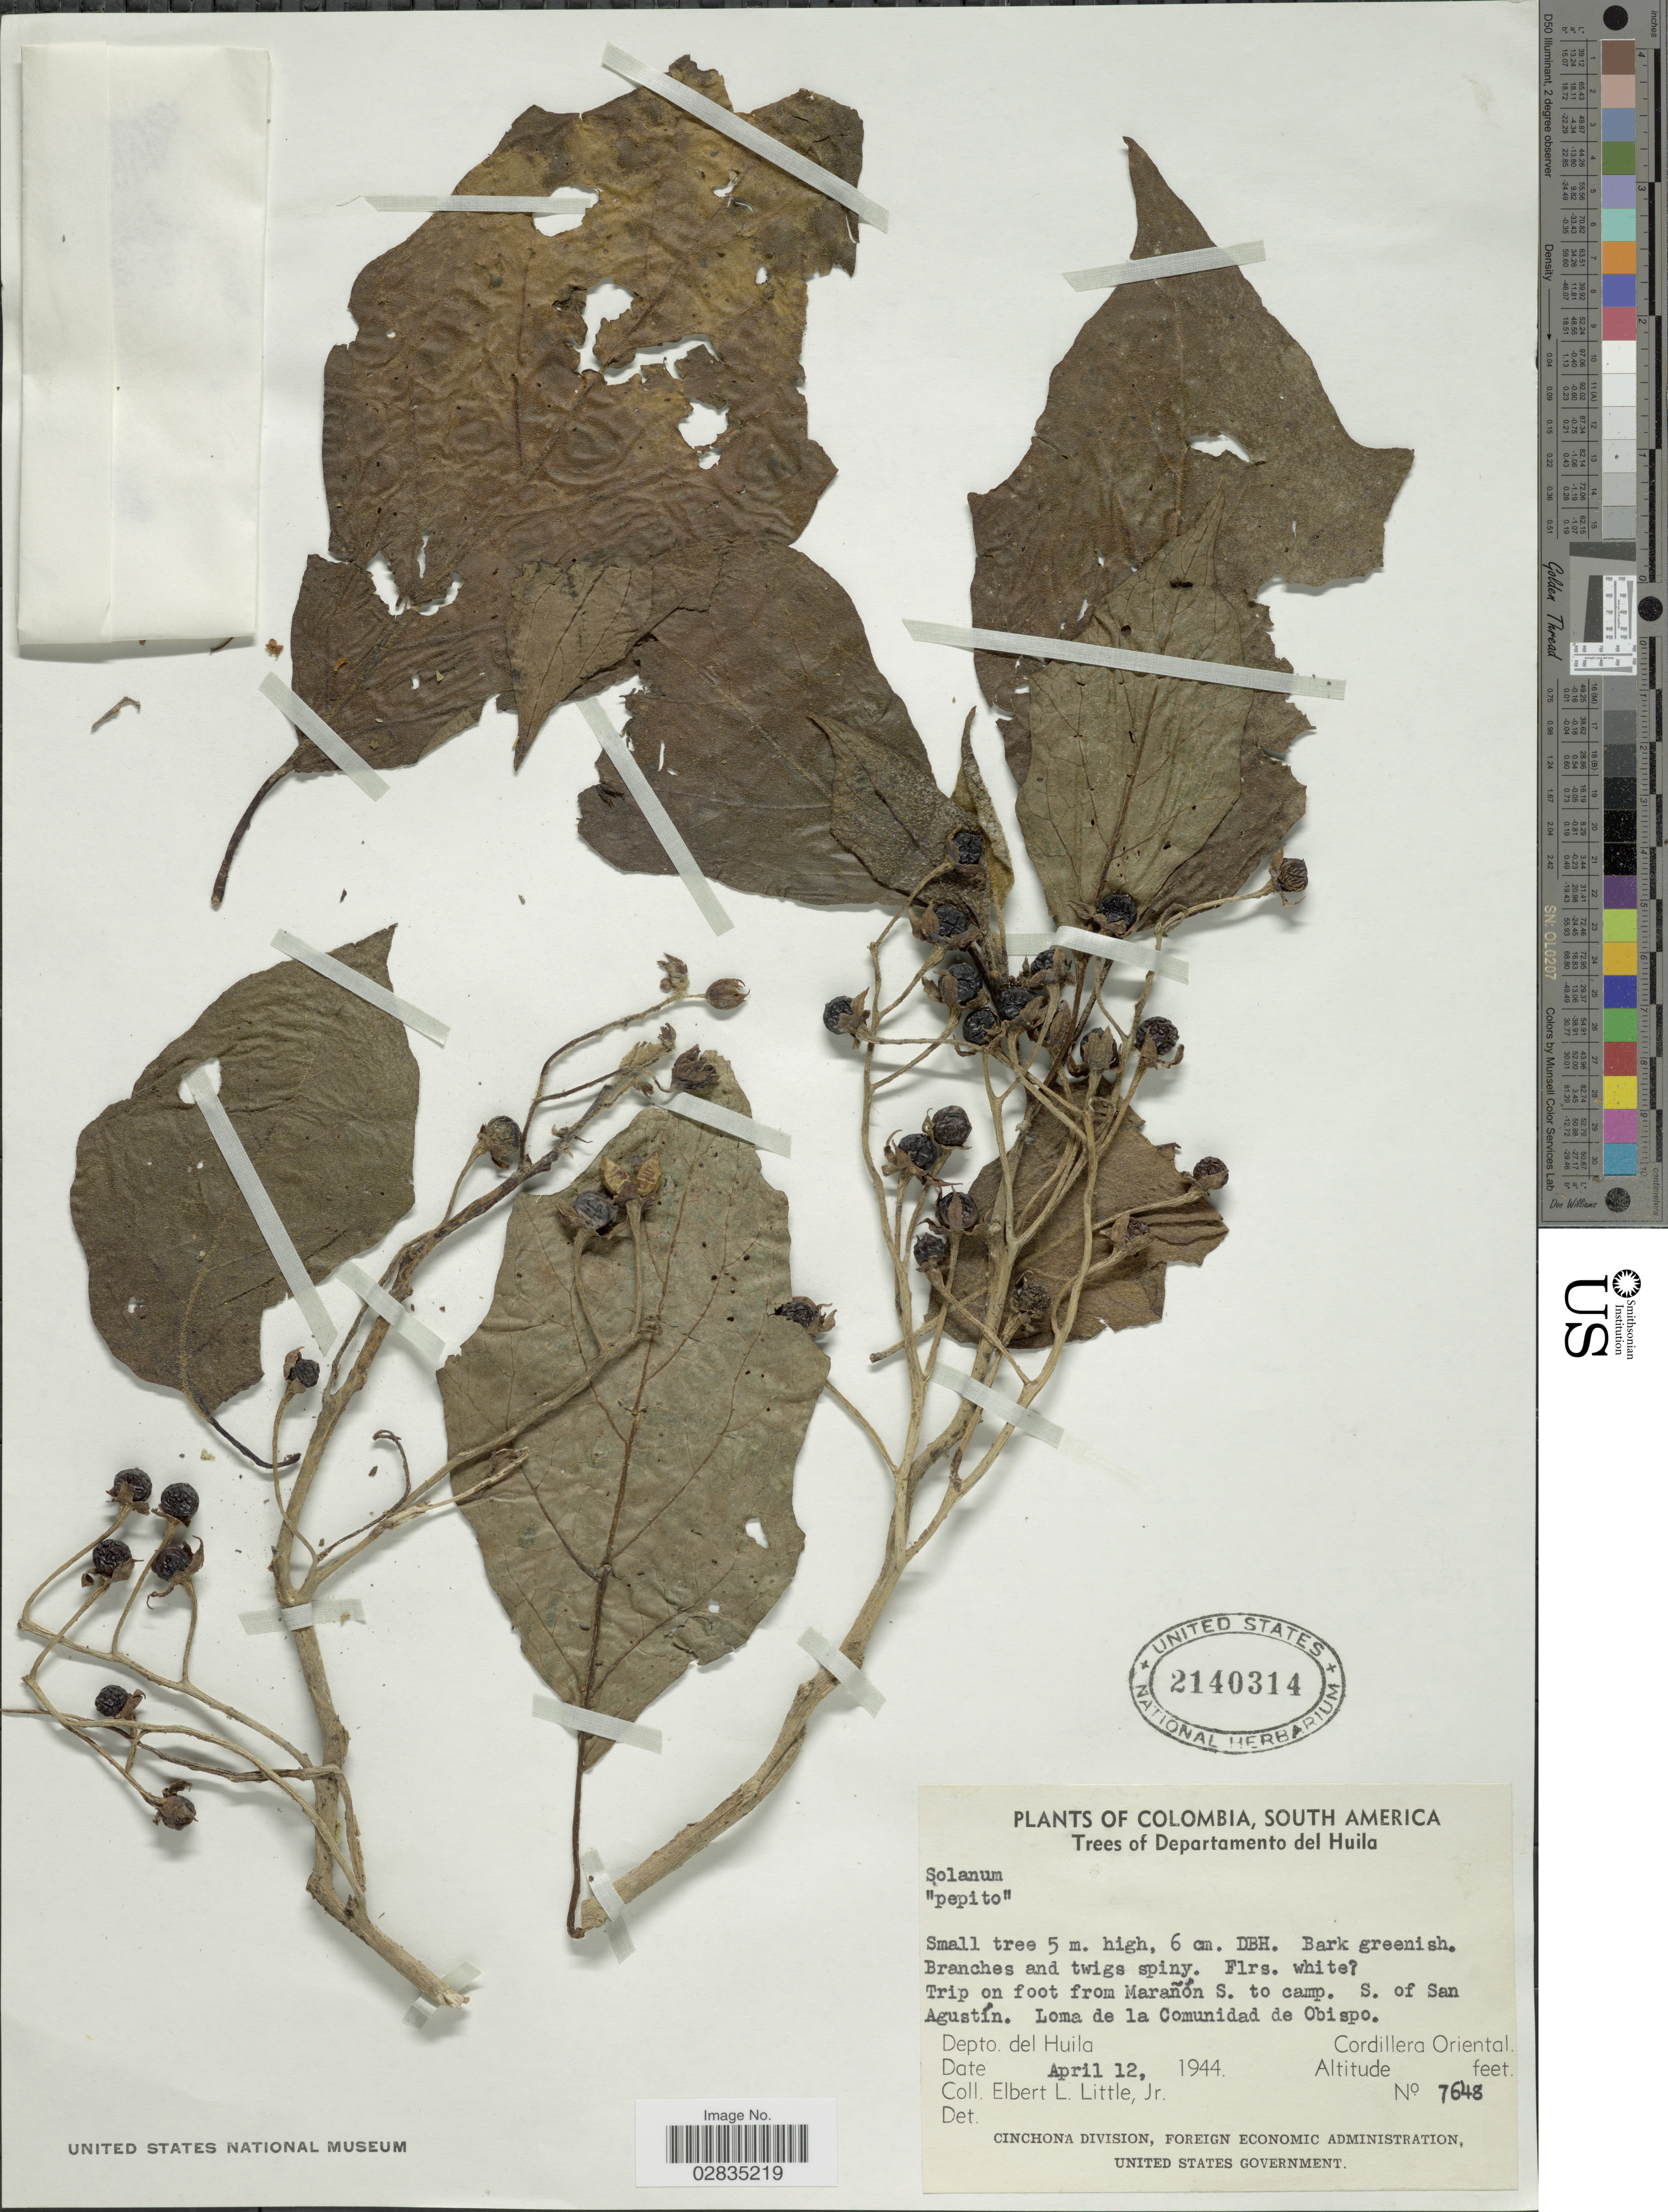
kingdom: Plantae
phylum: Tracheophyta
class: Magnoliopsida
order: Solanales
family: Solanaceae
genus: Solanum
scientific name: Solanum sp.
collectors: E. L. Little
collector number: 7648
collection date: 1944-04-12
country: Colombia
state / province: Huila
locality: Departamento del Huila, Trip on foot from Marañón S. to camp. S. of San Agustín, Loma de la Comunidad de Obispo, Depto. del Huila, Cordillera Oriental.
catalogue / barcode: US 2140314